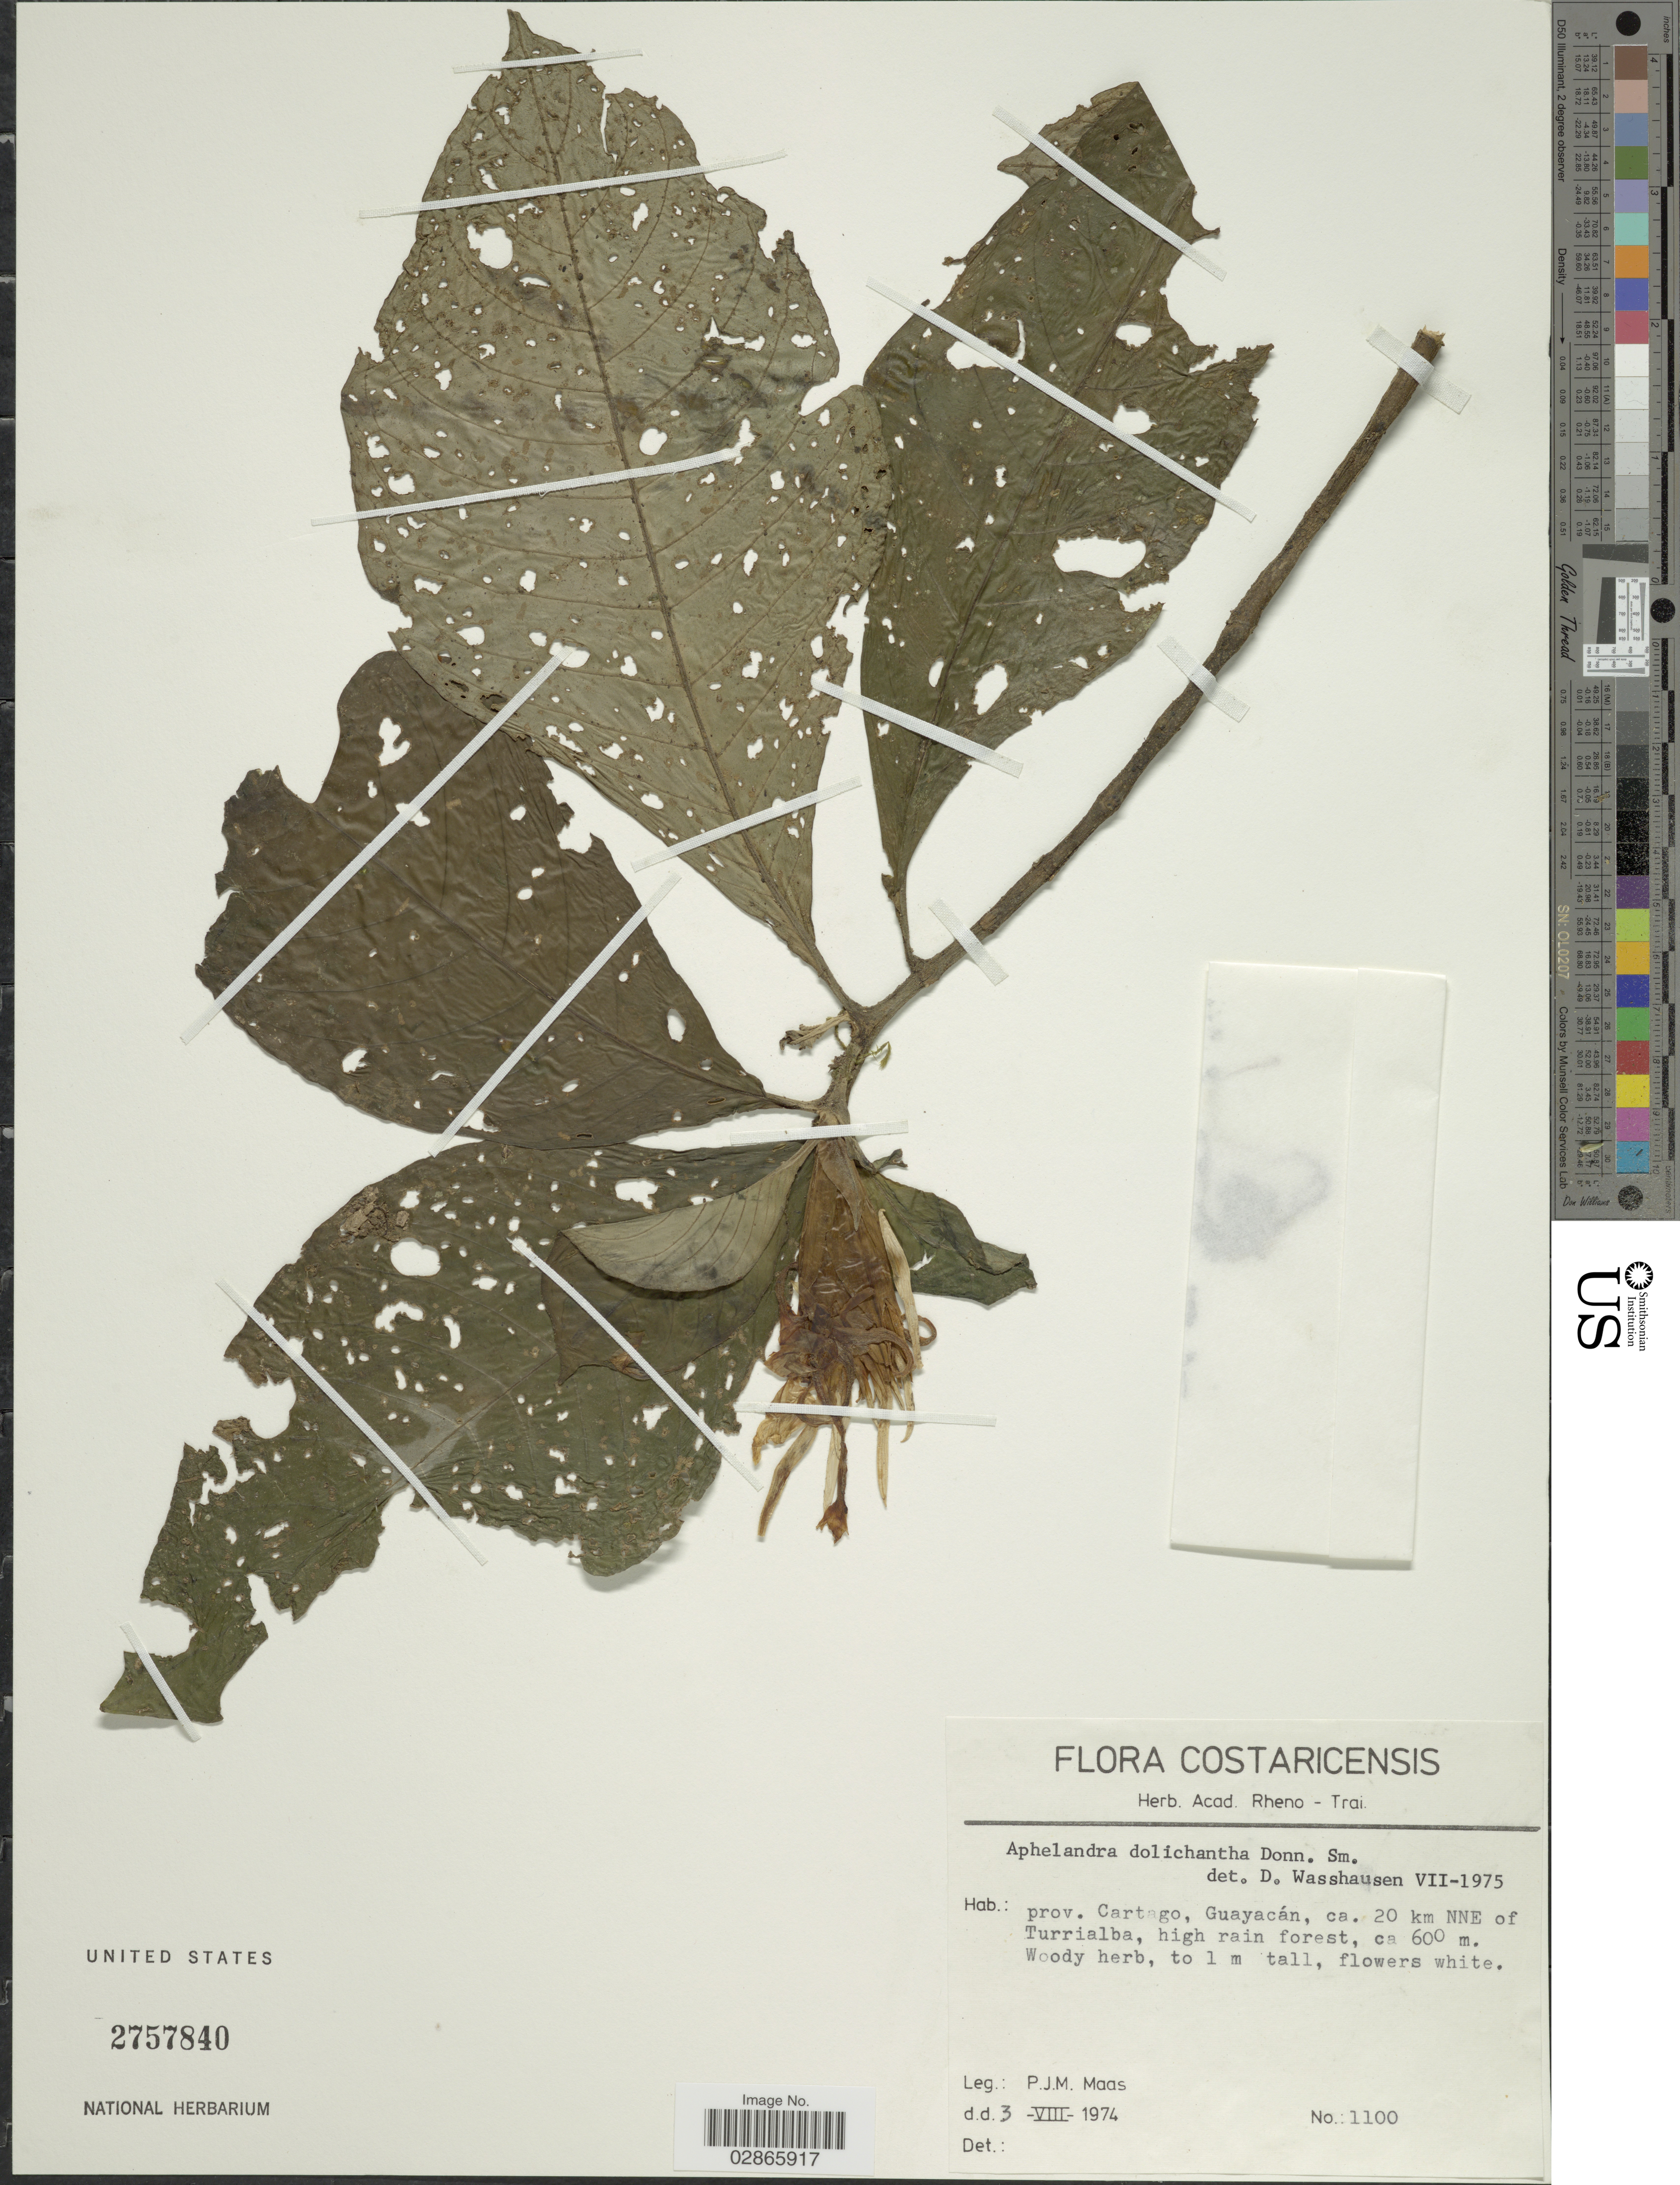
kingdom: Plantae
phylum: Tracheophyta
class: Magnoliopsida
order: Lamiales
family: Acanthaceae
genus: Aphelandra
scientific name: Aphelandra dolichantha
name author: Donn. Sm.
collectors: P. Maas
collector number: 1100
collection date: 1974-08-03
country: Costa Rica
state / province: Cartago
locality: Guayacán, ca. 20 km NNE of Turrialba.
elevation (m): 600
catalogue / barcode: US 2757840